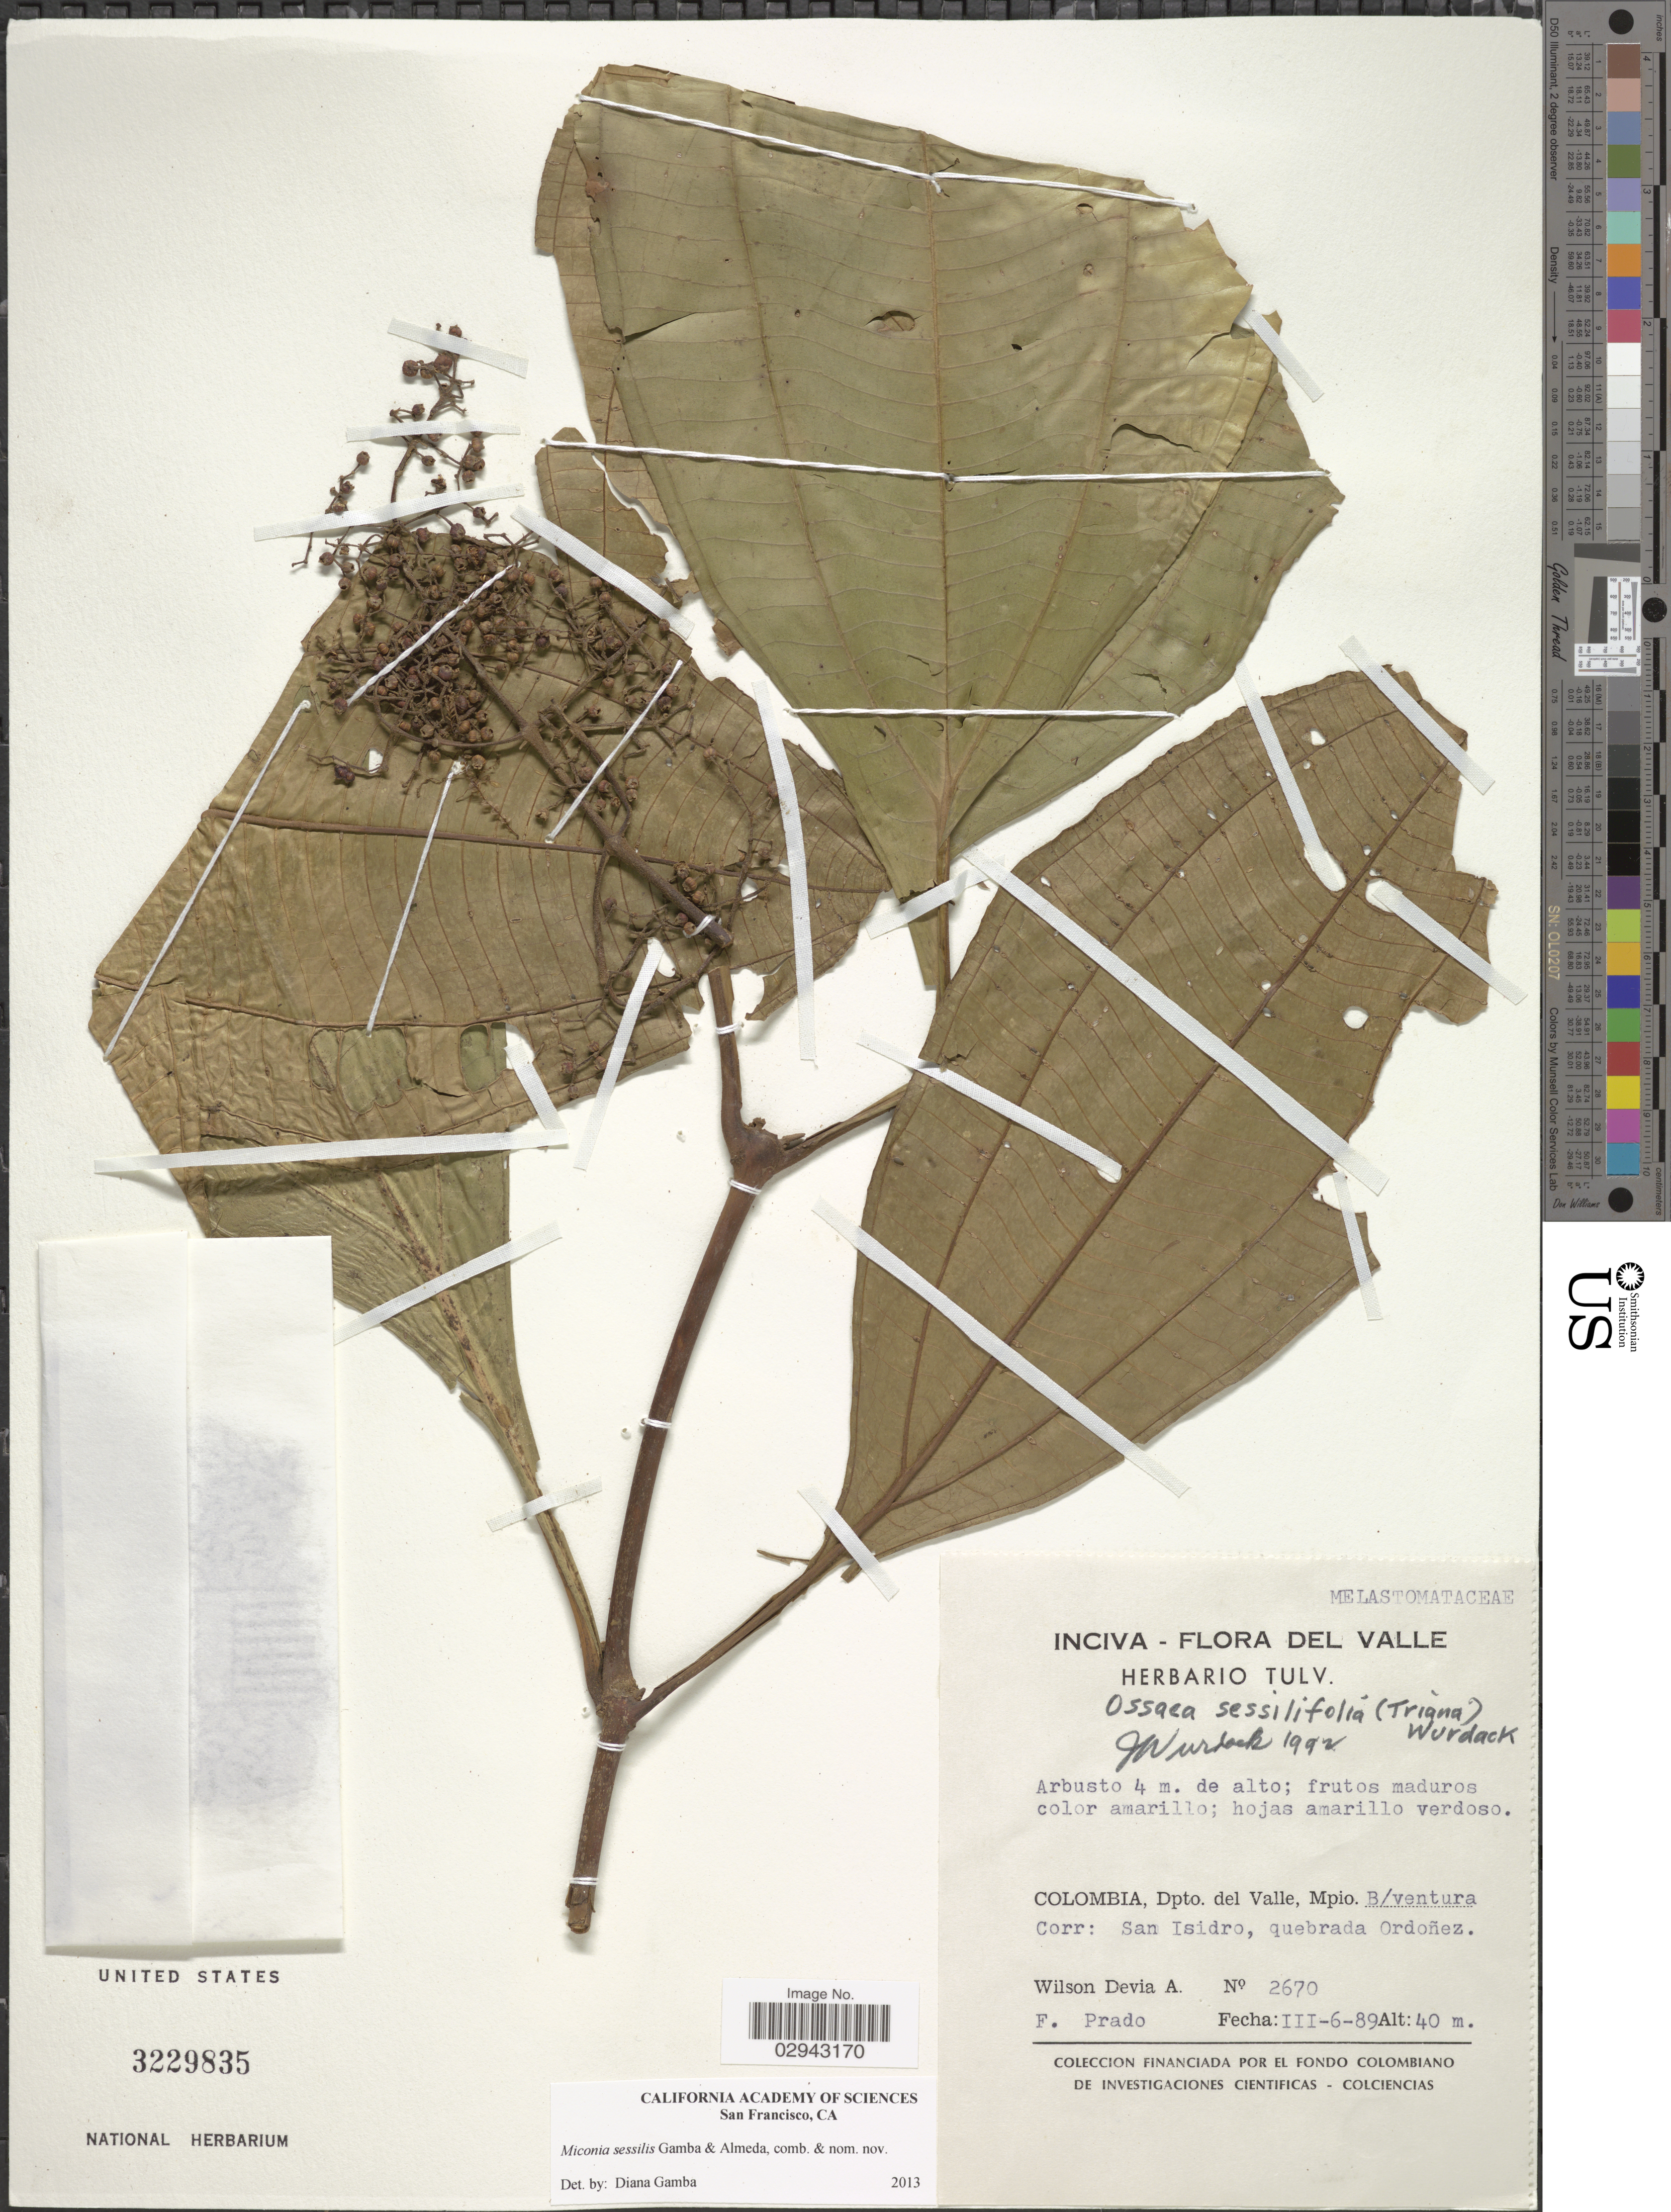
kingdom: Plantae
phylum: Tracheophyta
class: Magnoliopsida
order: Myrtales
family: Melastomataceae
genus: Miconia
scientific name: Miconia sessilis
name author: Gamba & Almeda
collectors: W. Devia A. & F. Prado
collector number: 2670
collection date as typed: Transcribed d/m/y: 6/3/89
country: Colombia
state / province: Valle del Cauca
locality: Dpto. del Valle, Mpio. B/ventura Corr: San Isidro, quebrada Ordoñez.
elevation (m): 40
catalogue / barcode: US 3229835